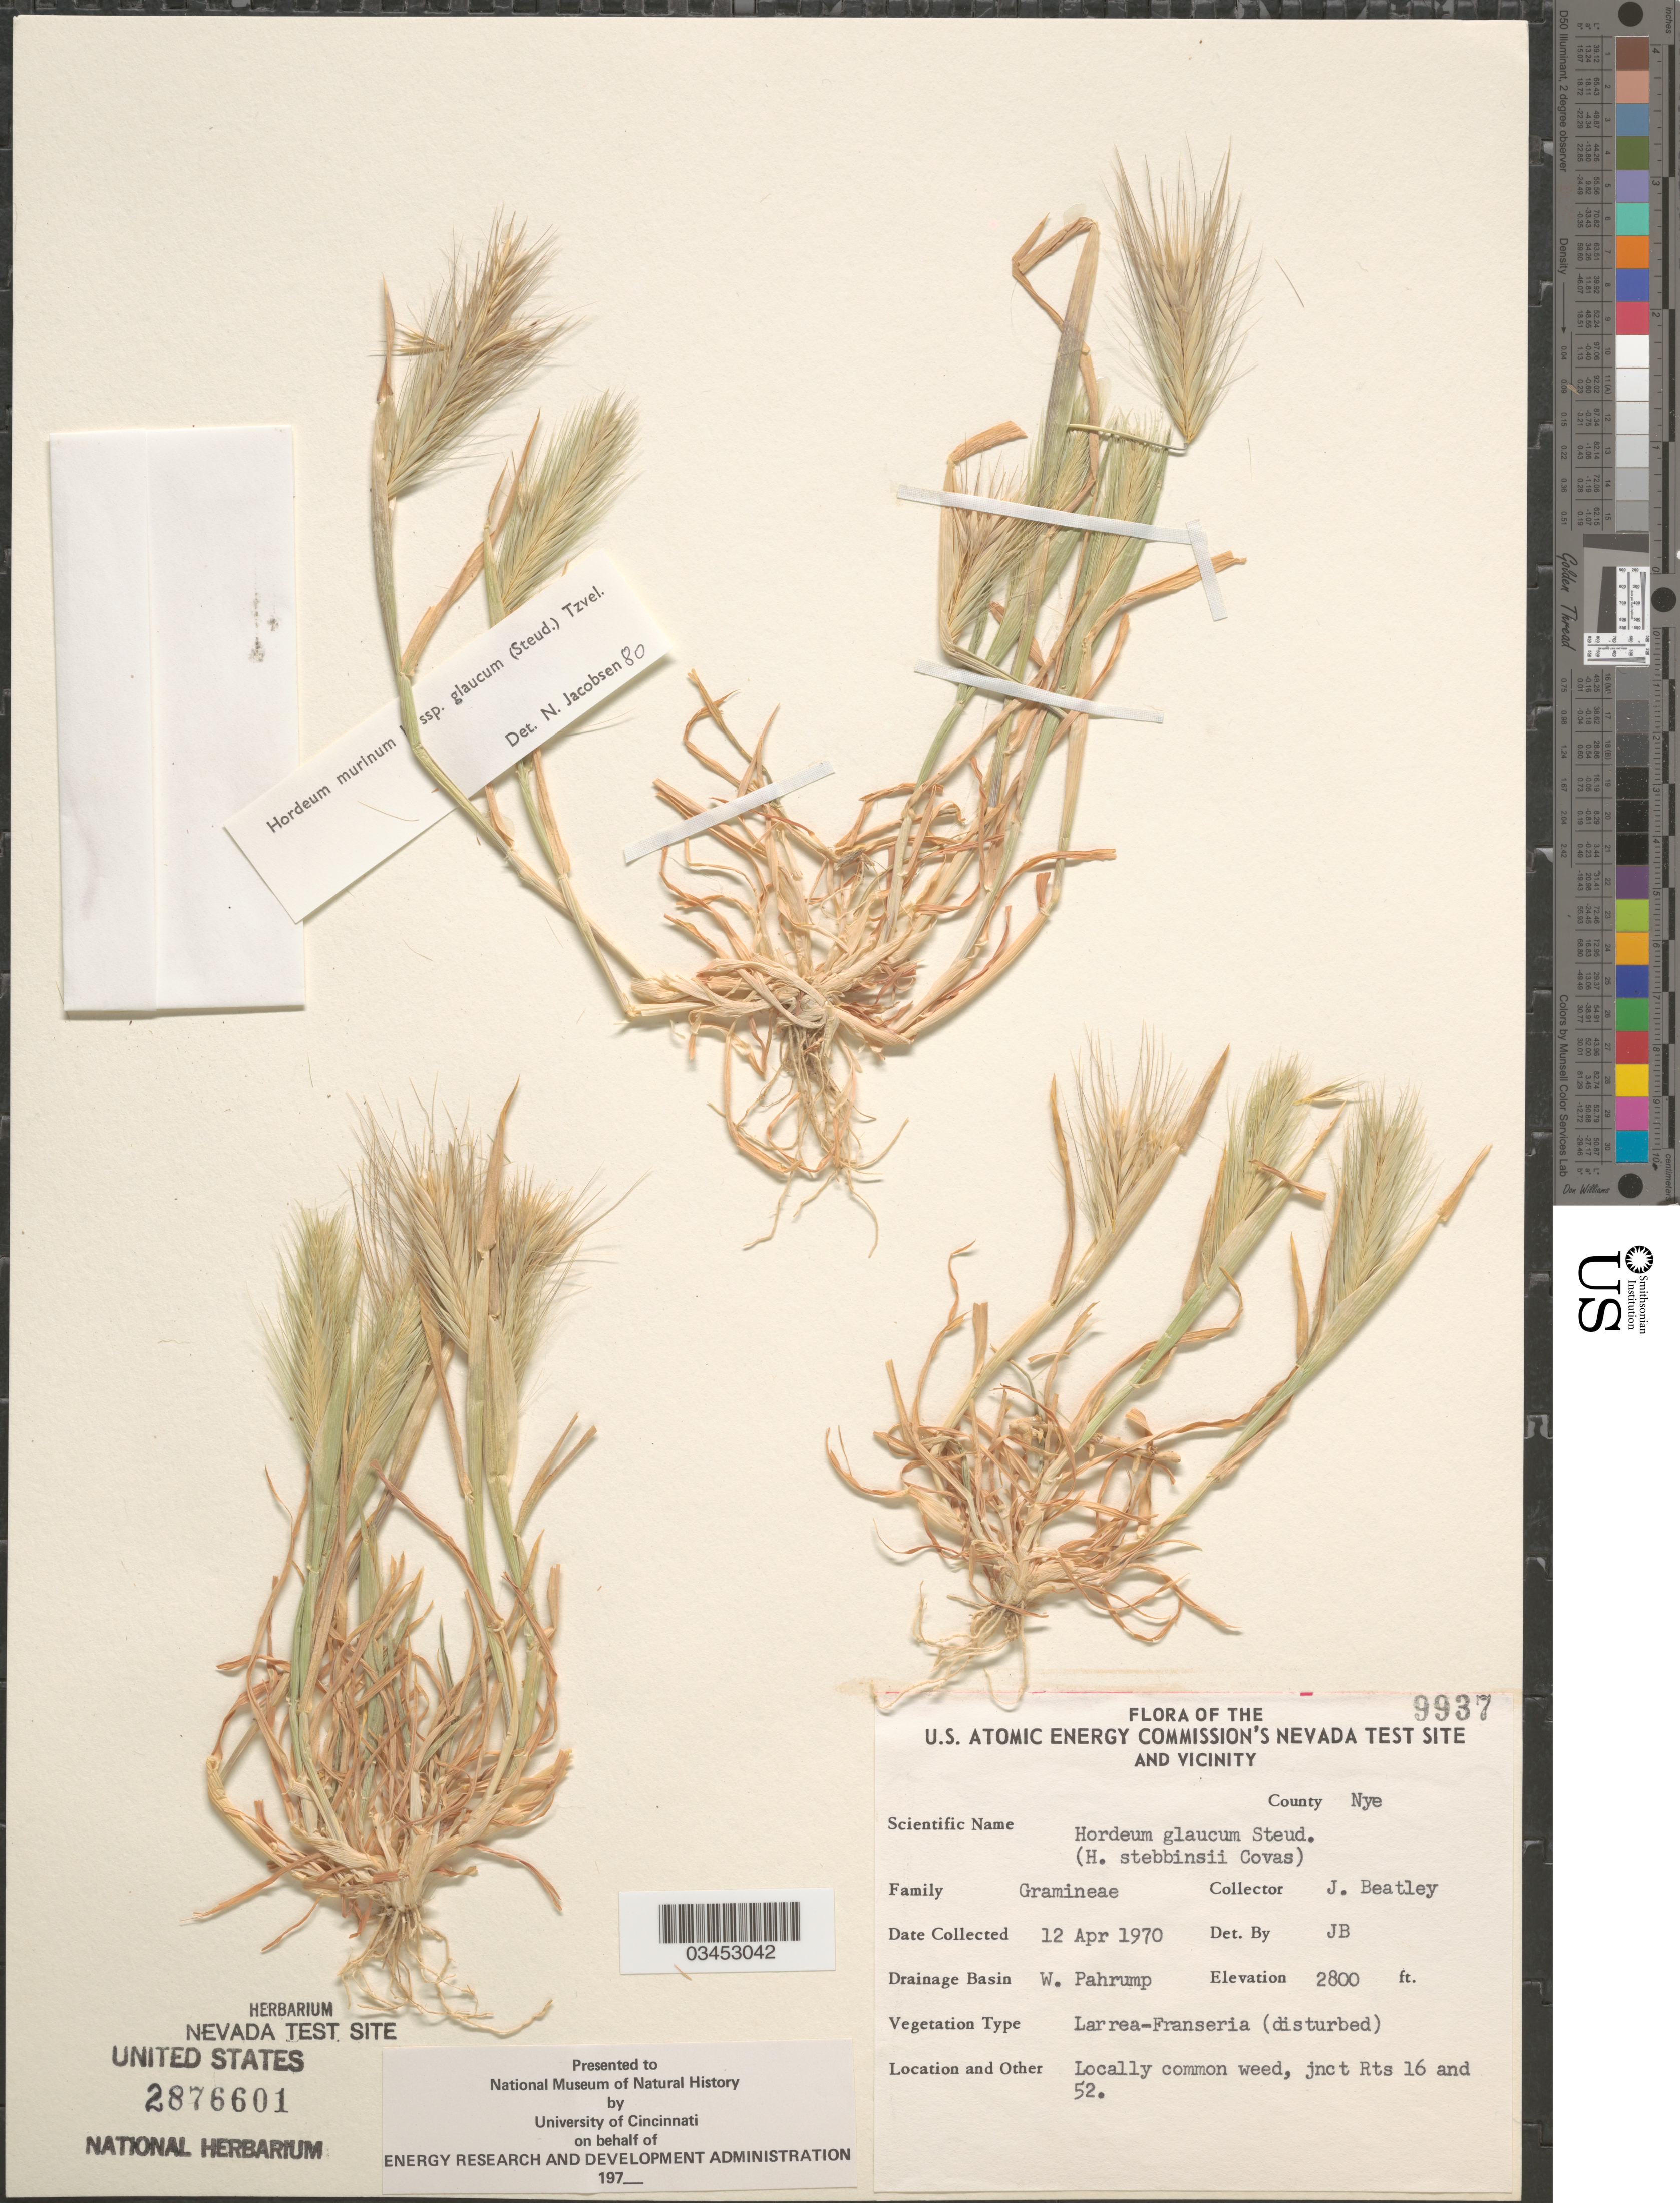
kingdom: Plantae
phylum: Tracheophyta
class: Liliopsida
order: Poales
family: Poaceae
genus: Hordeum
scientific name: Hordeum murinum subsp. glaucum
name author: (Steud.) Tzvelev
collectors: J. C. Beatley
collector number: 9937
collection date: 1970-04-12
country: United States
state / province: Nevada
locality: U.S. Atomic Energy Commission's Nevada Test Site And Vicinity. County Nye. Drainage Basin W. Pahrump. Locally common weed, jnct Rts 16 and 52.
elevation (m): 853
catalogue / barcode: US 2876601